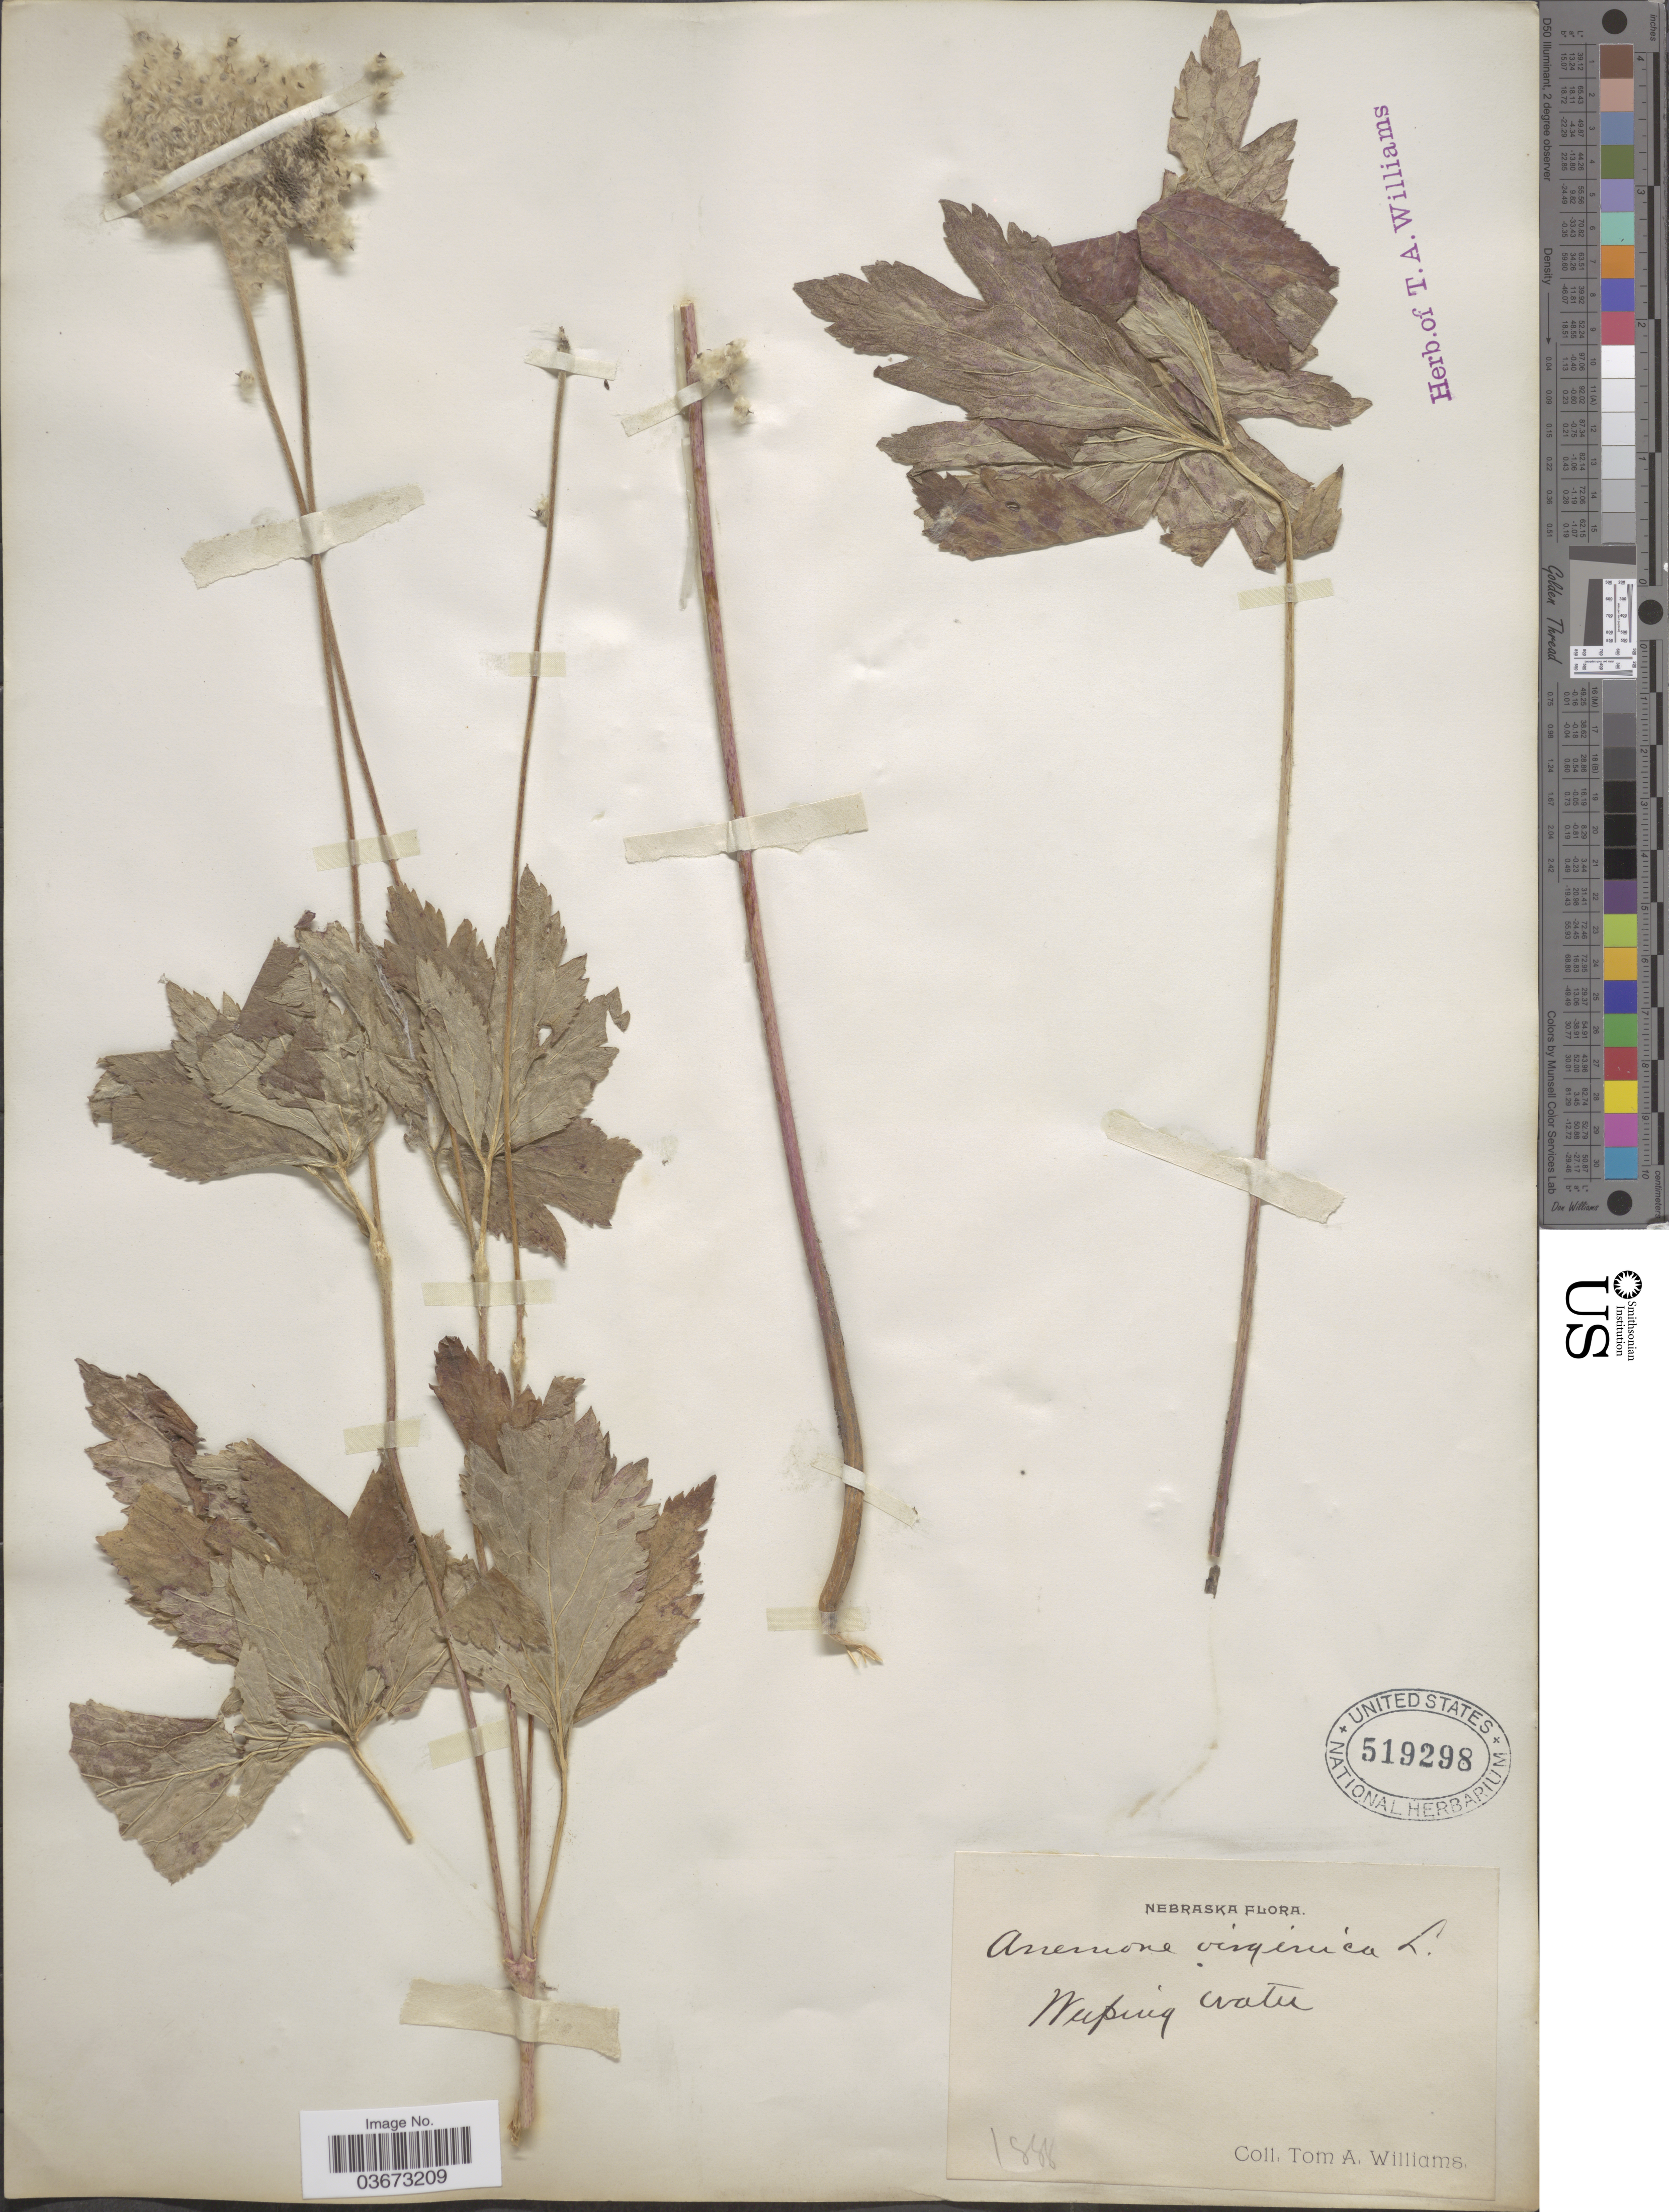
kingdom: Plantae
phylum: Tracheophyta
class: Magnoliopsida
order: Ranunculales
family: Ranunculaceae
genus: Anemone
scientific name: Anemone virginiana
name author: L.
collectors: T. A. Williams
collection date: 1888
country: United States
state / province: Nebraska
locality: Weeping Water.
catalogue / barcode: US 519298